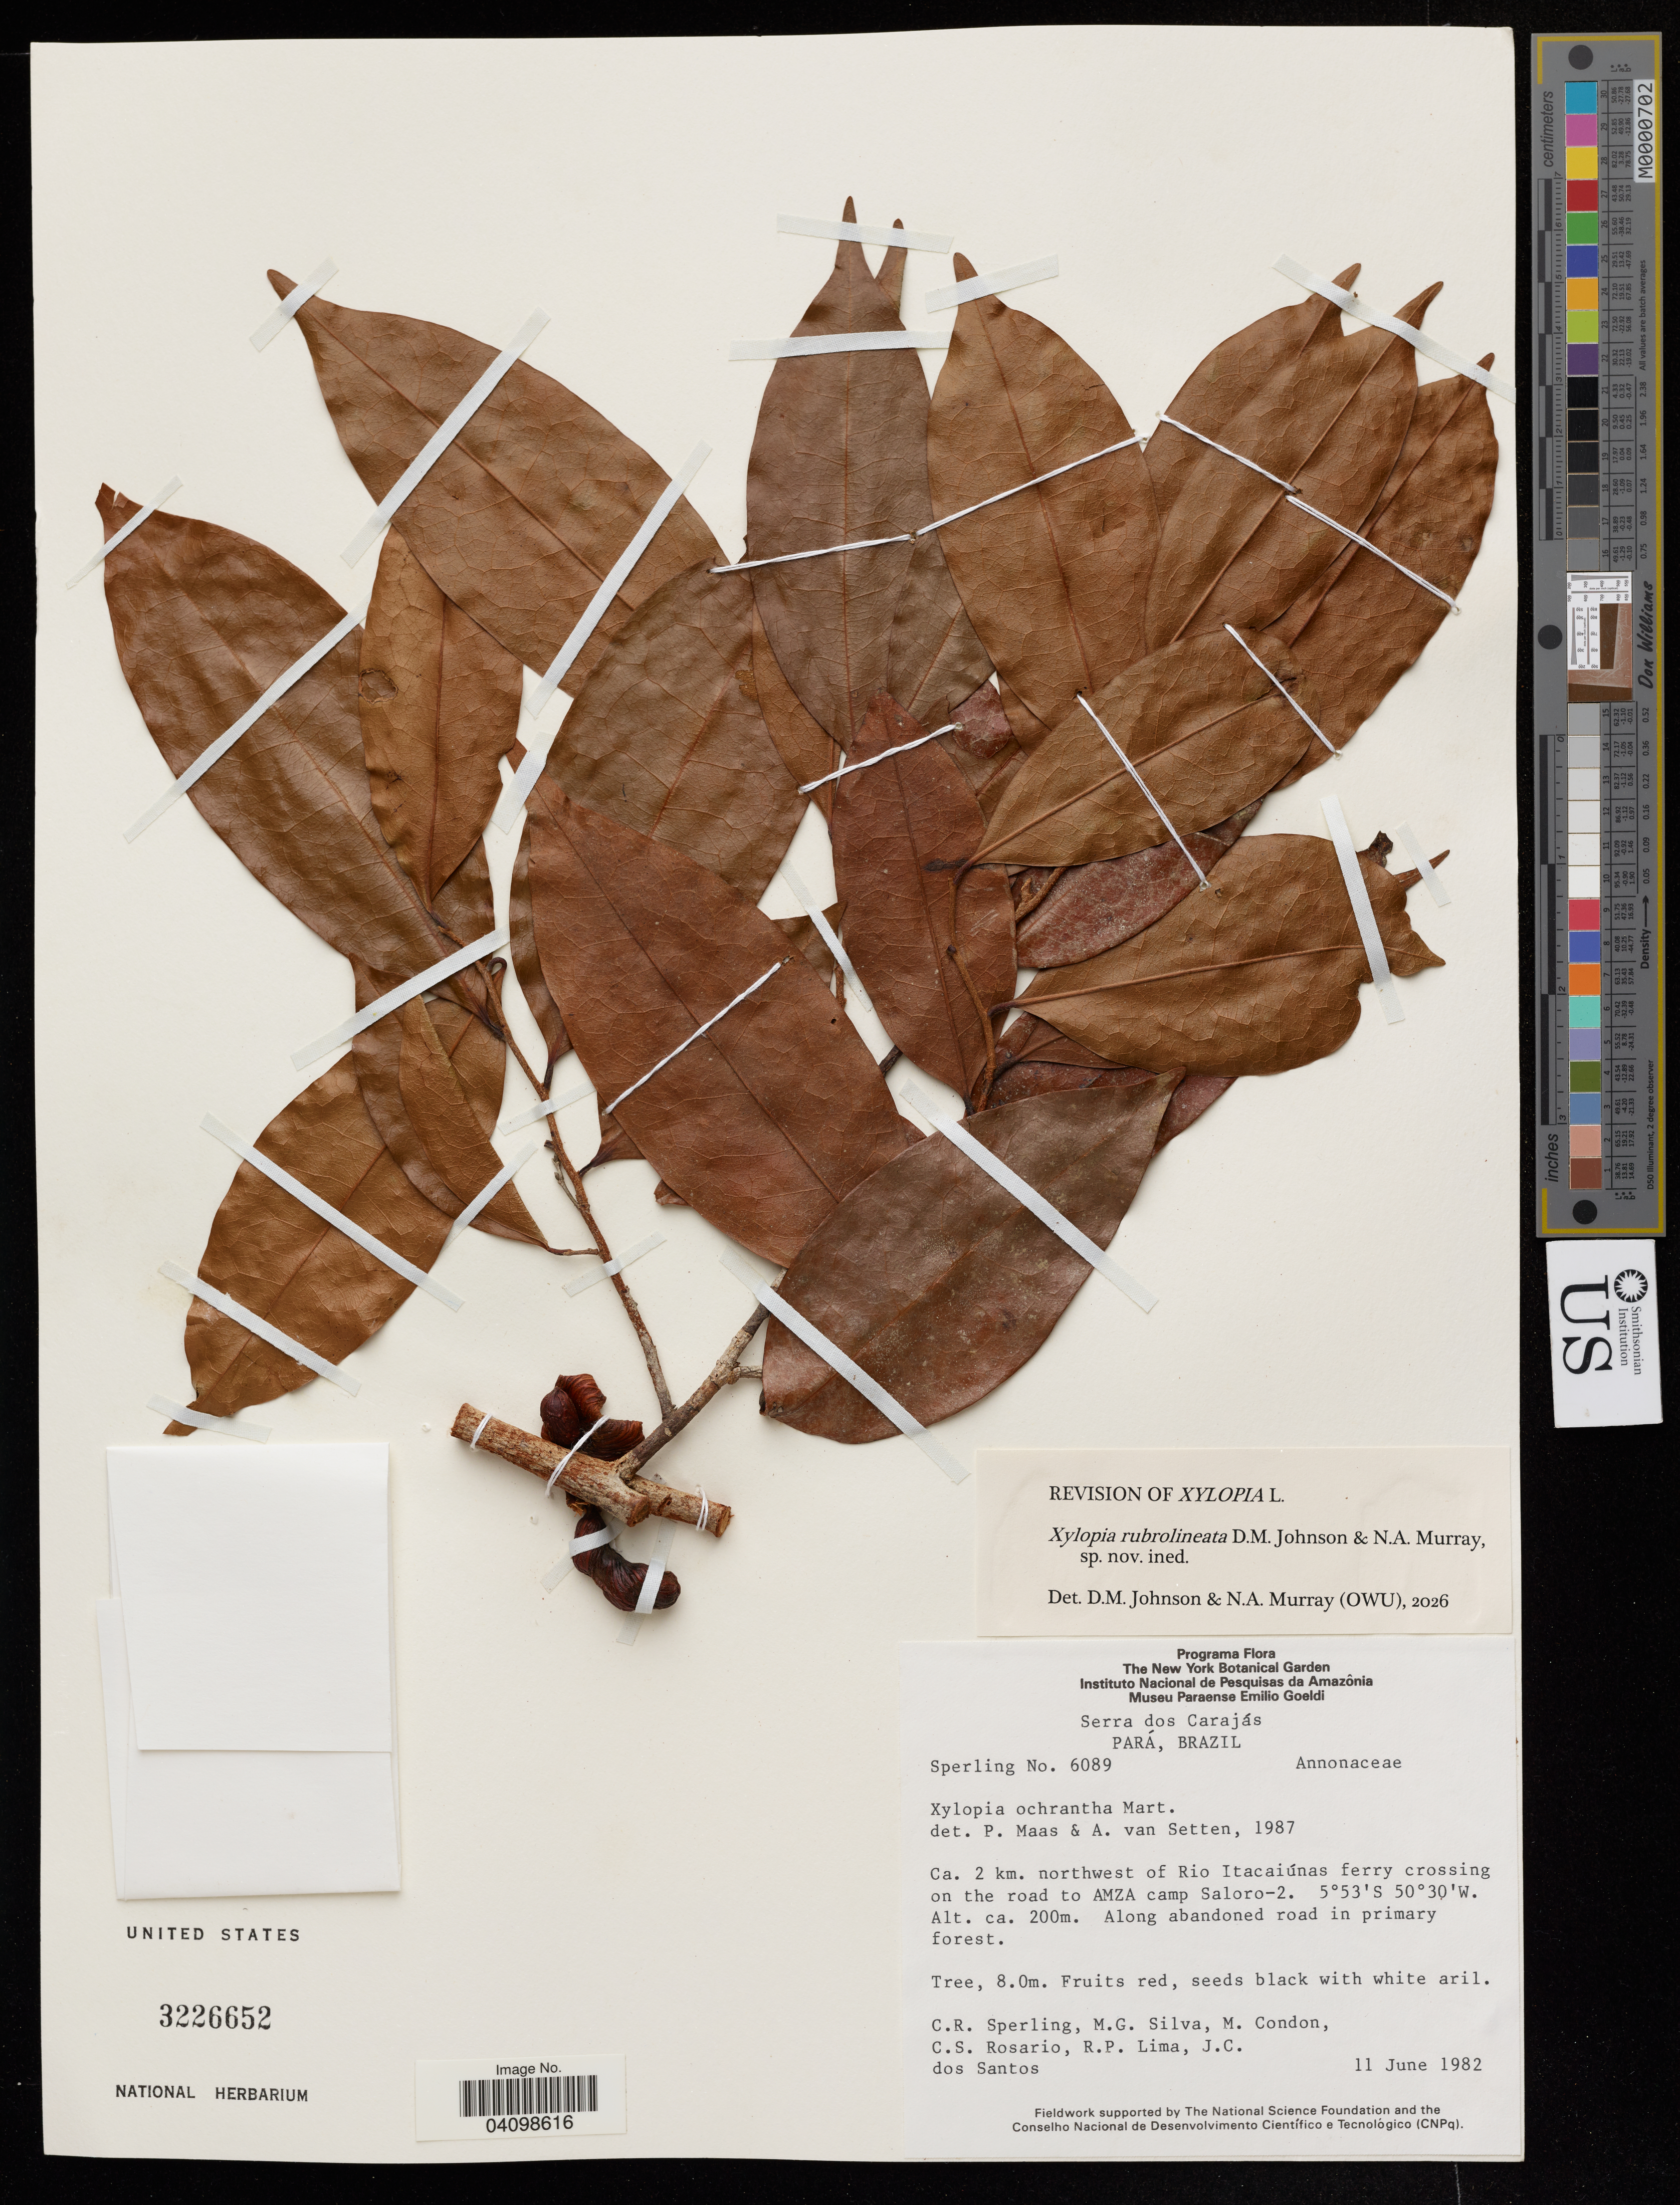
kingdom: Plantae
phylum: Tracheophyta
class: Magnoliopsida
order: Magnoliales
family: Annonaceae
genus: Xylopia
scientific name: Xylopia rubrolineata D.M. Johnson & N.A. Murray sp. nov. ined.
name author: D.M. Johnson & N.A. Murray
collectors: C. R. Sperling, M. G. Silva, M. Condon & C. S. Rosario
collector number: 6089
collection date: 1982-06-11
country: Brazil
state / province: Pará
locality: Serra dos Carajás, Ca. 2 km. northwest of Rio Itacaiúnas ferry crossing on the road to AMZA camp Saloro-2.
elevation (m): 200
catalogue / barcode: US 3226652